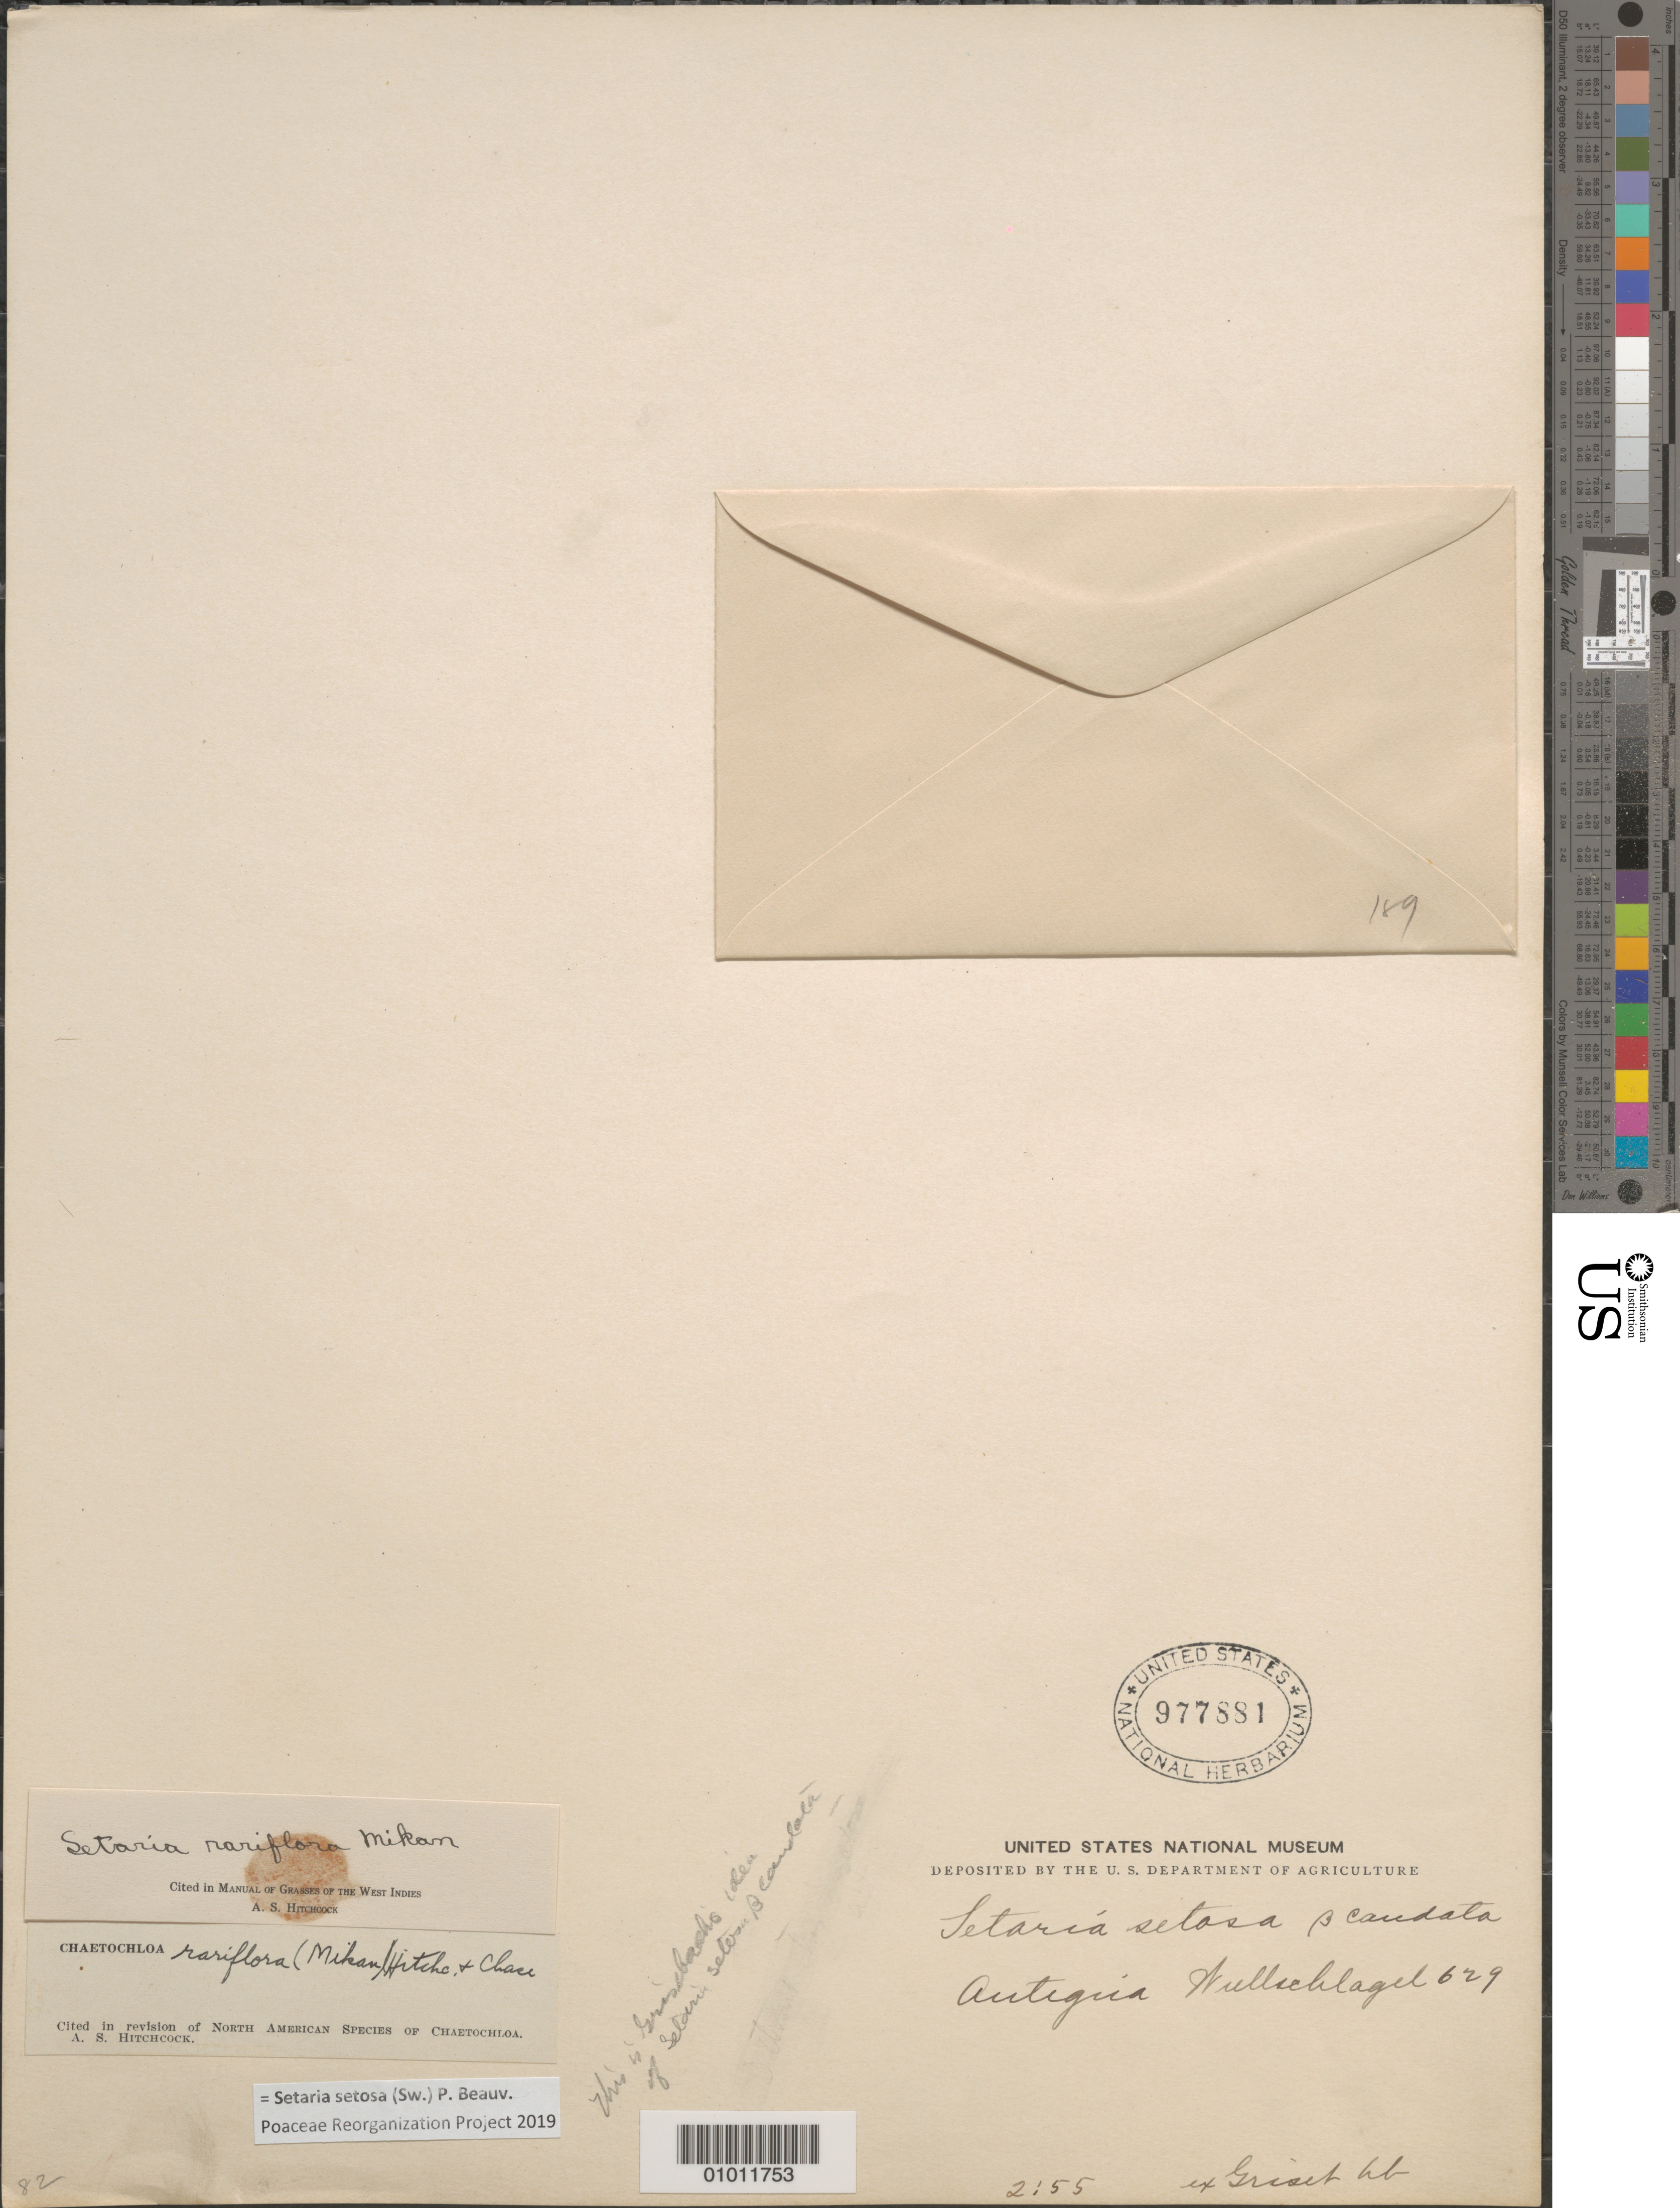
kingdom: Plantae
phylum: Tracheophyta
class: Liliopsida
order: Poales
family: Poaceae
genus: Setaria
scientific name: Setaria setosa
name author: (Sw.) P. Beauv.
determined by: Poaceae Reorganization Project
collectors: H. R. Wullschlaegel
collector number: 629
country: Antigua and Barbuda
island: Antigua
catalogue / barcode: US 977881